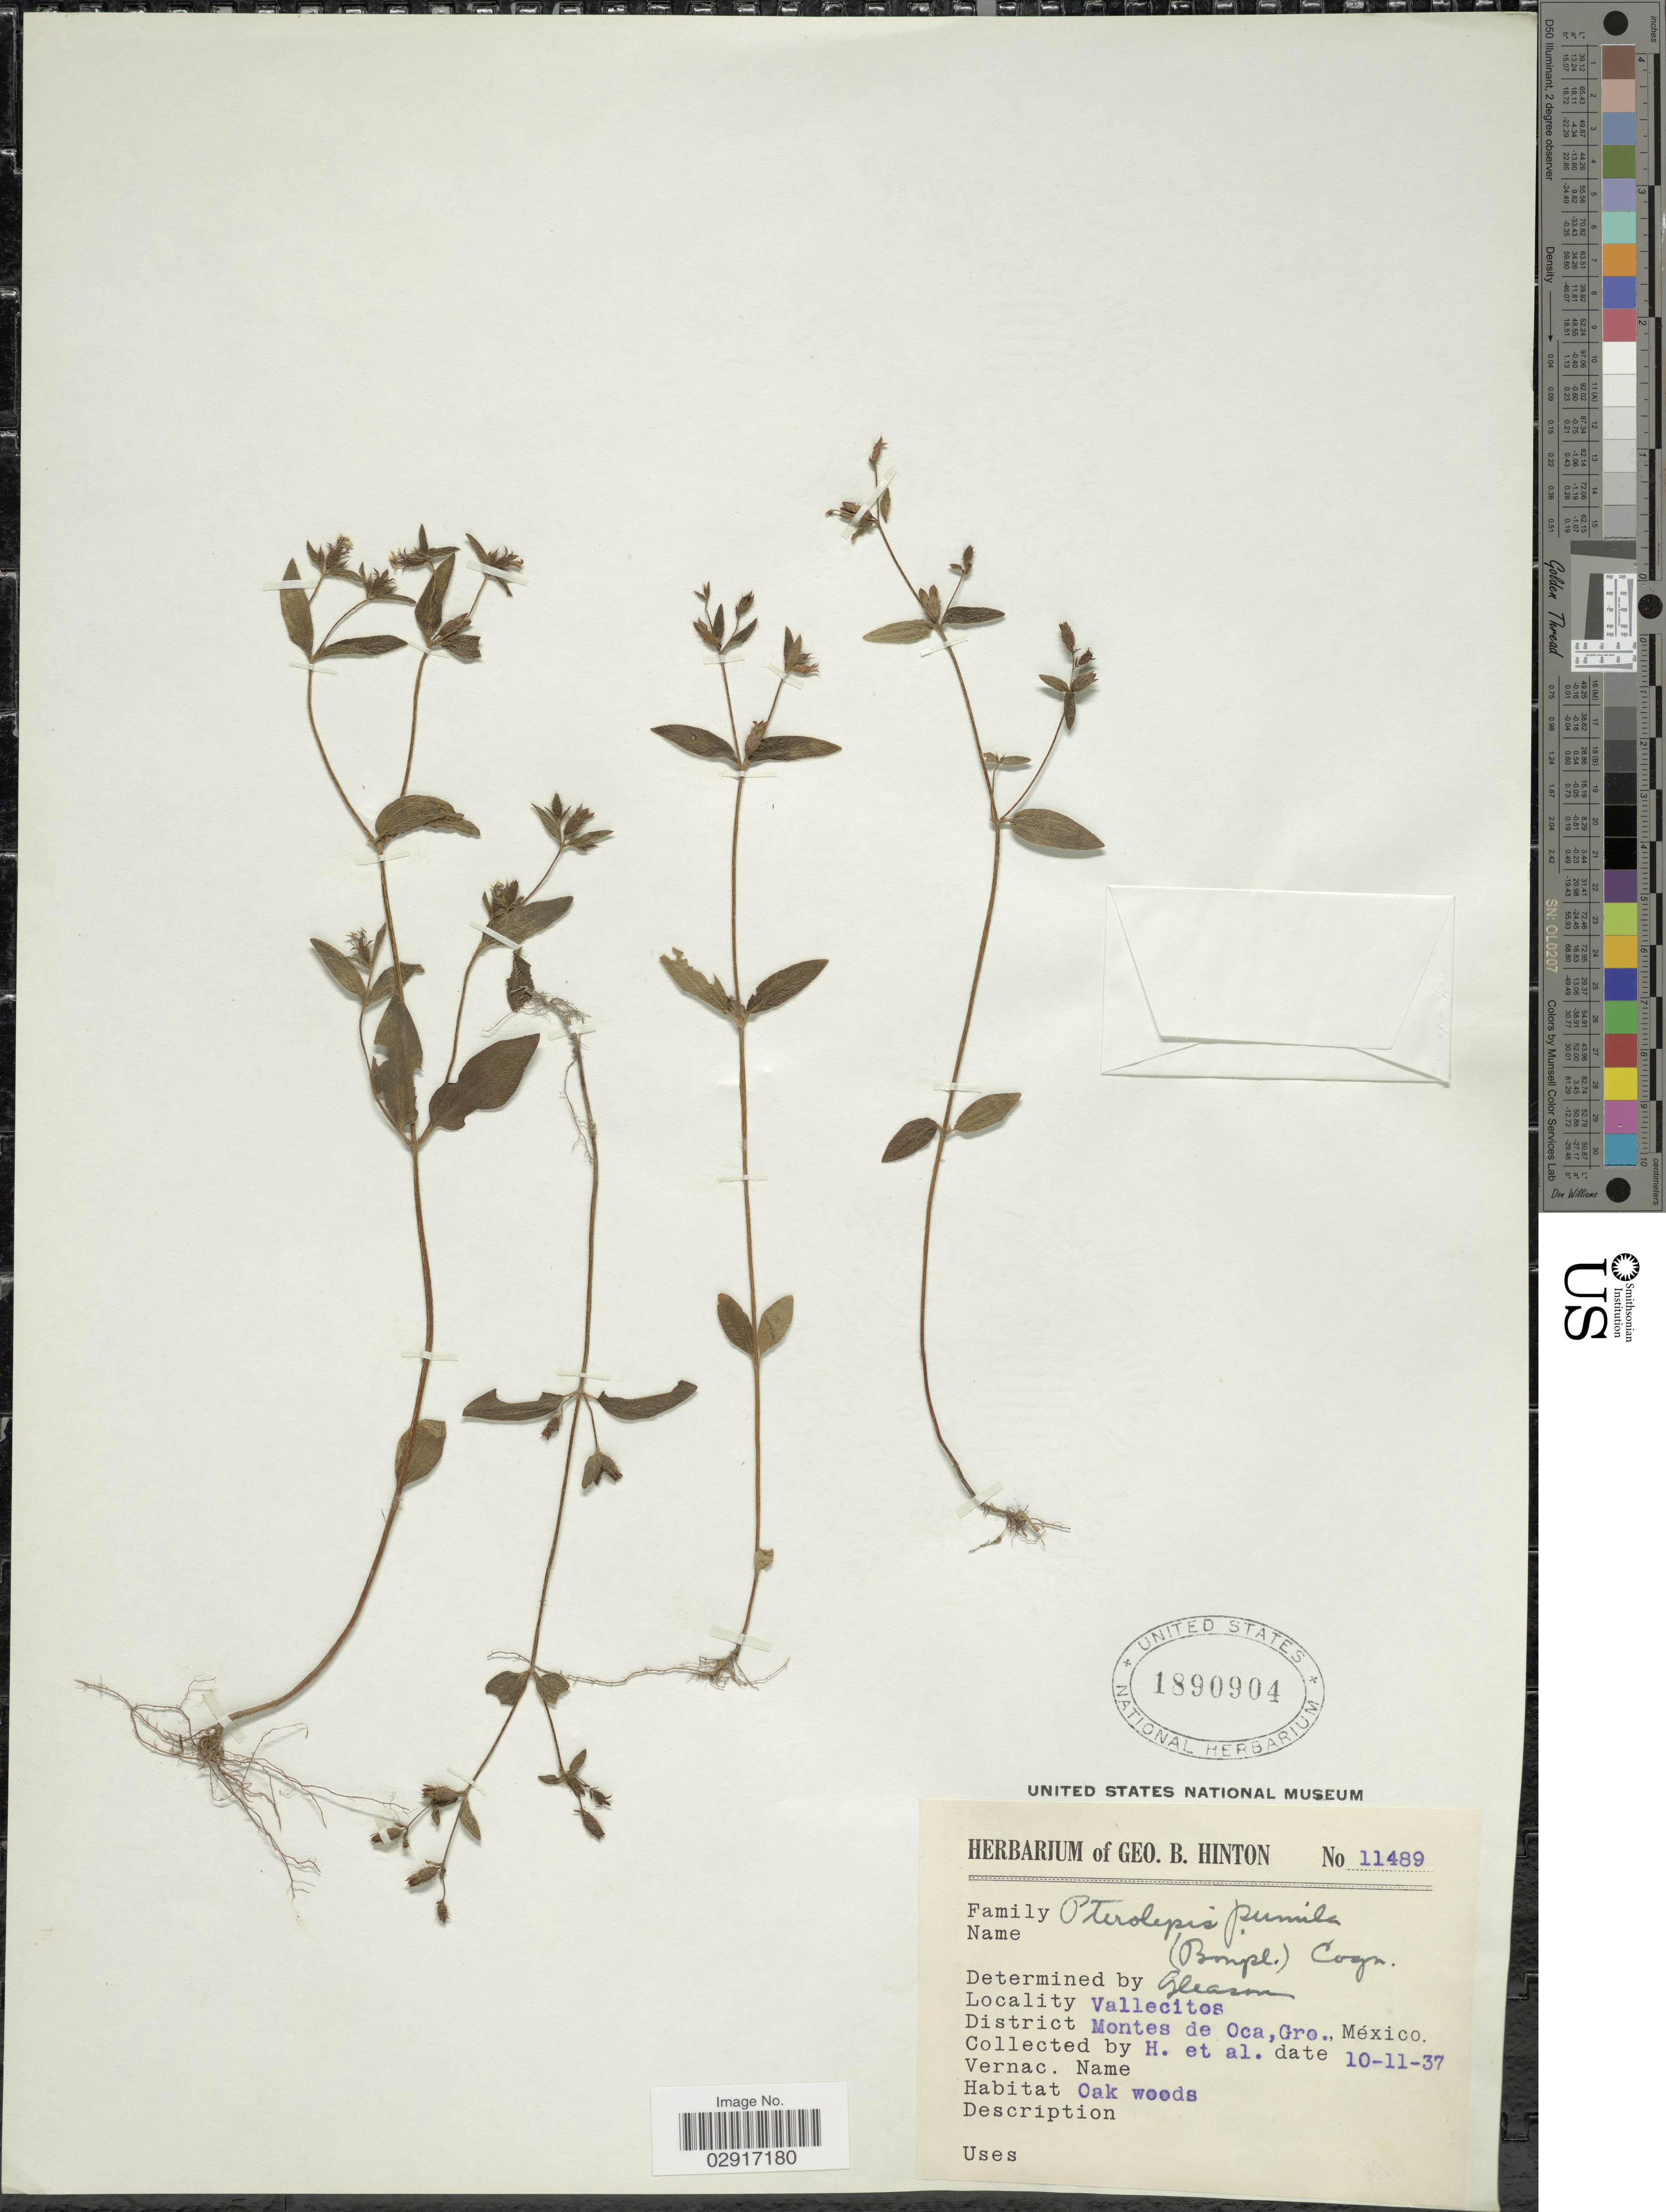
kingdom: Plantae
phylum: Tracheophyta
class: Magnoliopsida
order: Myrtales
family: Melastomataceae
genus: Pterolepis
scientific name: Pterolepis trichotoma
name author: (Rottb.) Cogn.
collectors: G. B. Hinton & et al.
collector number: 11489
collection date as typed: Transcribed d/m/y: 10/11/37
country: Mexico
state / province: Guerrero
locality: Vallecitos, District Montes de Oca.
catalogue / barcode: US 1890904